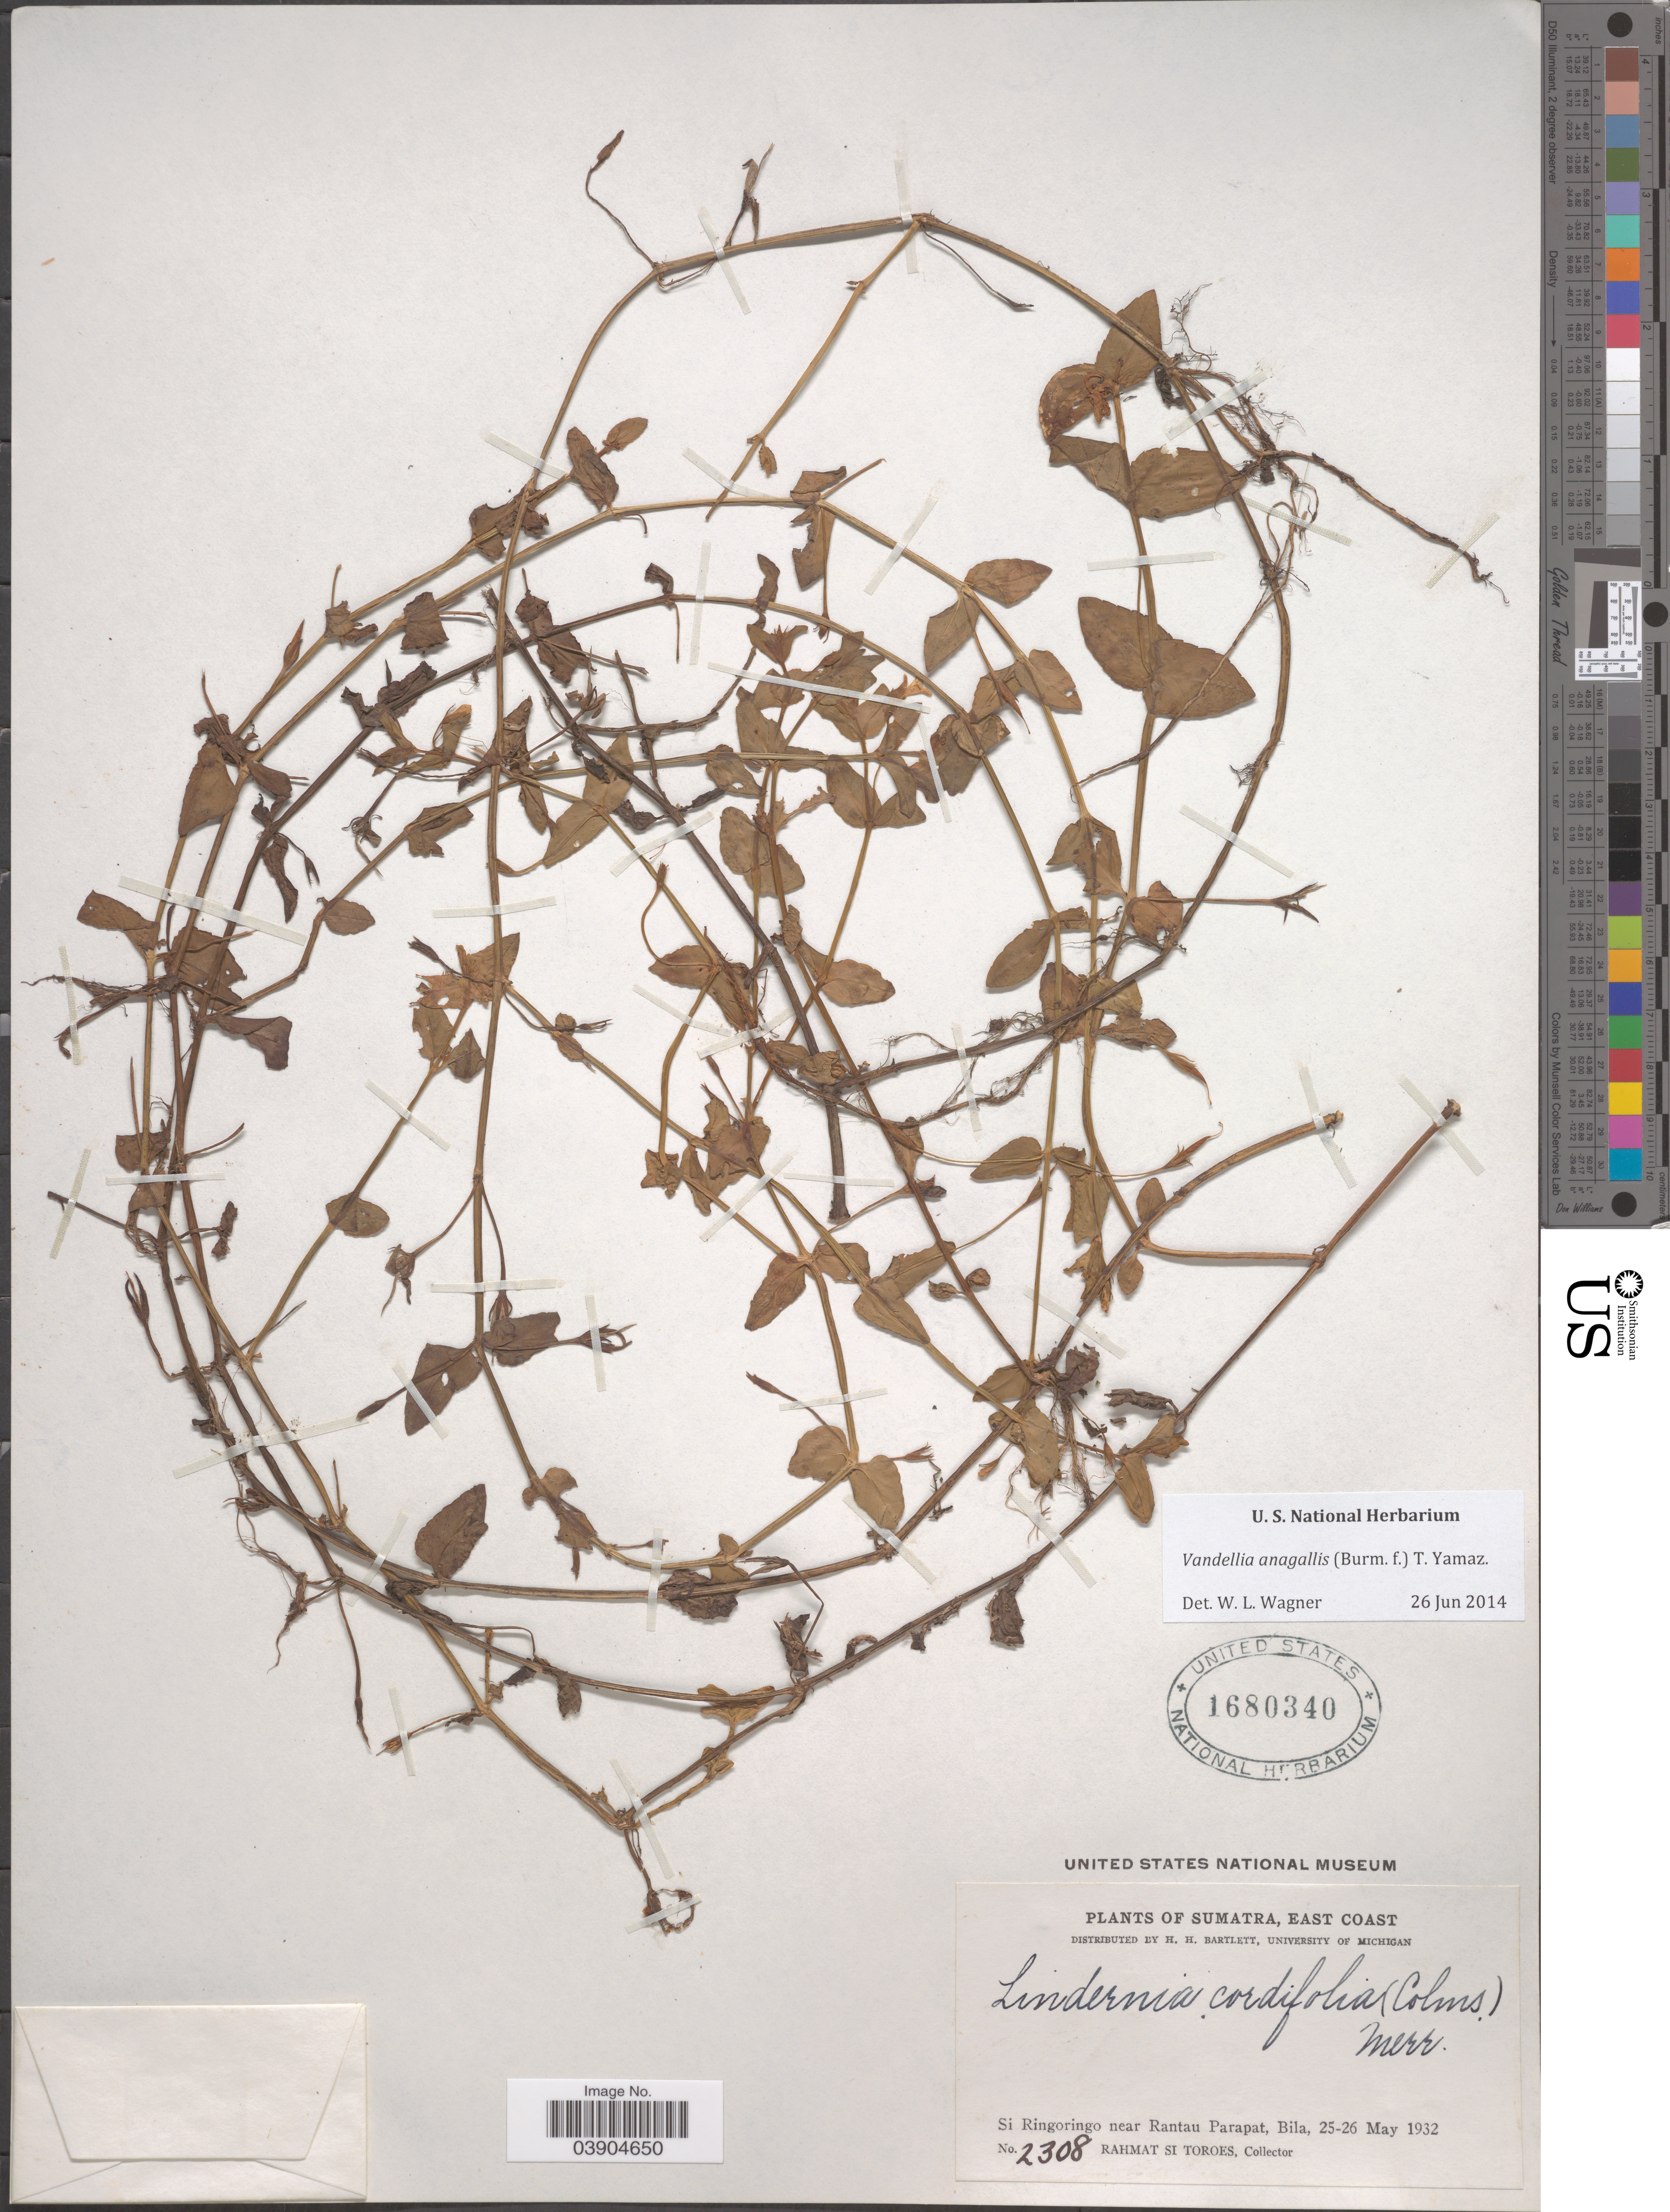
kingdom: Plantae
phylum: Tracheophyta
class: Magnoliopsida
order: Lamiales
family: Linderniaceae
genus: Lindernia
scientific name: Lindernia anagallis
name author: (Burm. f.) Pennell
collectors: Rahmat Si Boeea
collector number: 2308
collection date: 1932-05-25/1932-05-26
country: Indonesia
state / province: Sumatra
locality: East Coast. Si Ringoringo near Rantau Parapat, Bila.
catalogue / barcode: US 1680340